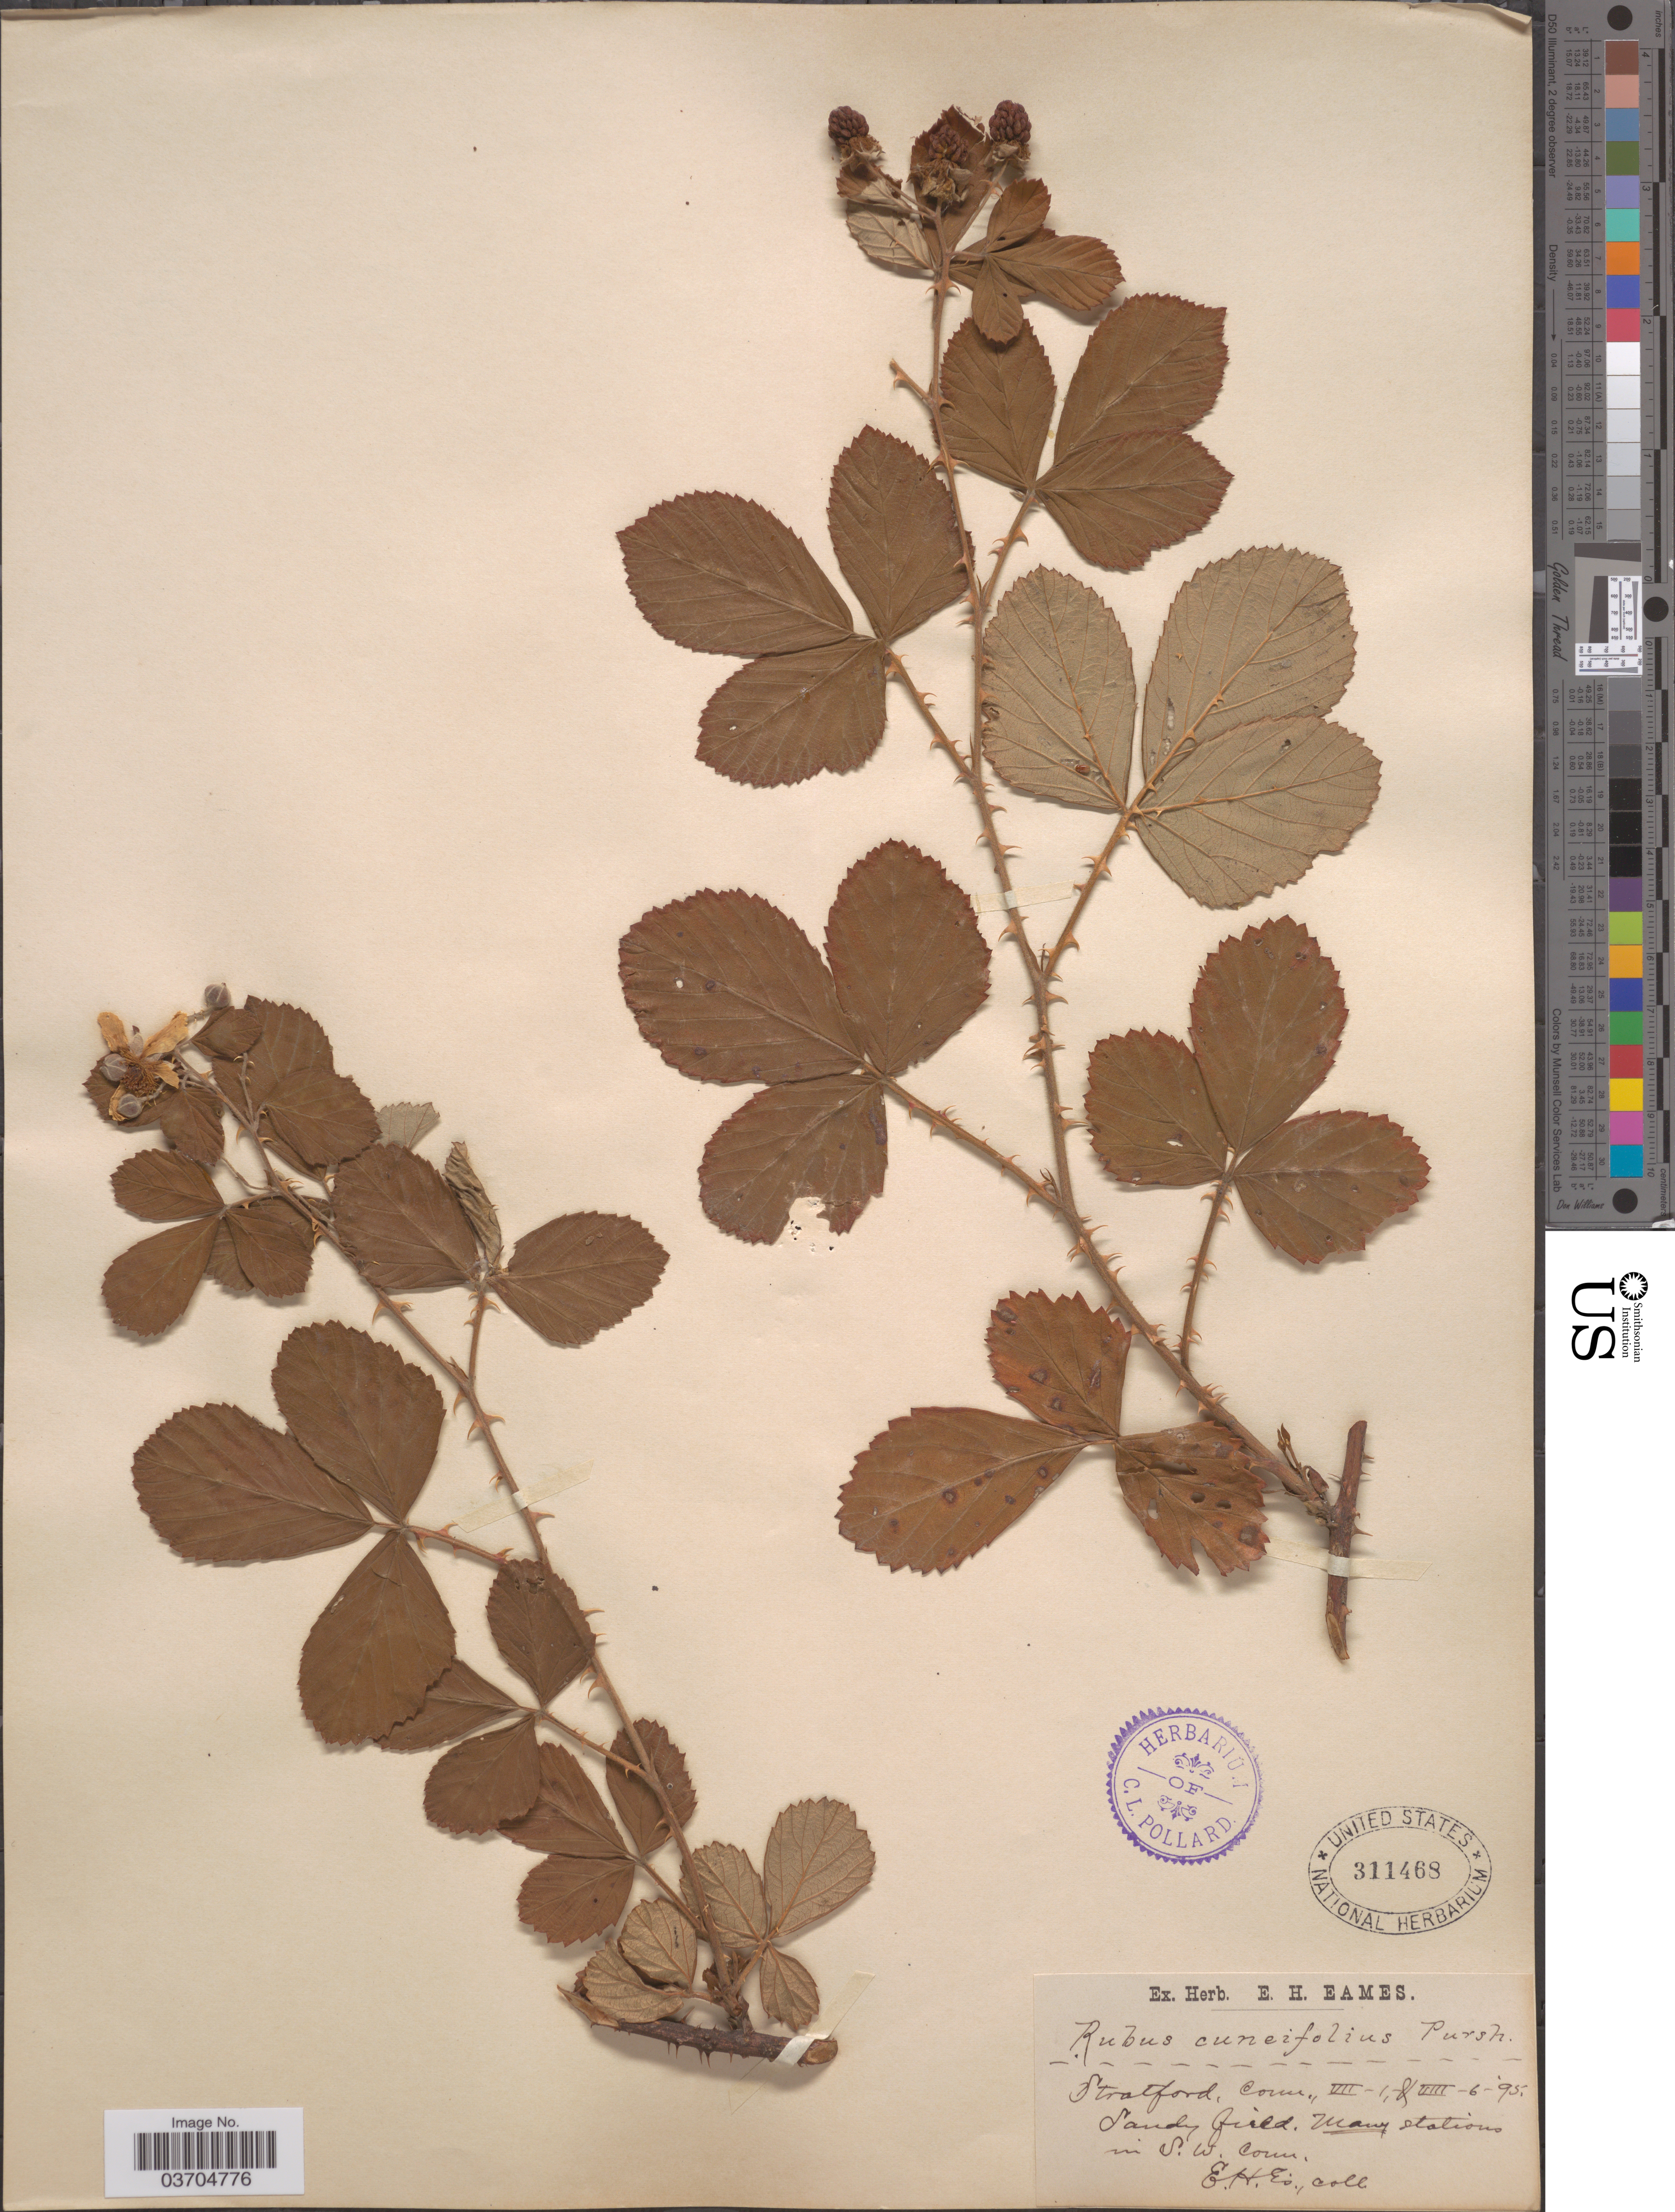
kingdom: Plantae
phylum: Tracheophyta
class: Magnoliopsida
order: Rosales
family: Rosaceae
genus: Rubus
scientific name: Rubus cuneifolius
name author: Pursh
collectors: E. H. Eames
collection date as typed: Transcribed d/m/y: 1/7/95 to 6/8/95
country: United States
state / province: Connecticut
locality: Stratford. Many stations in S. W. Conn.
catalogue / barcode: US 311468